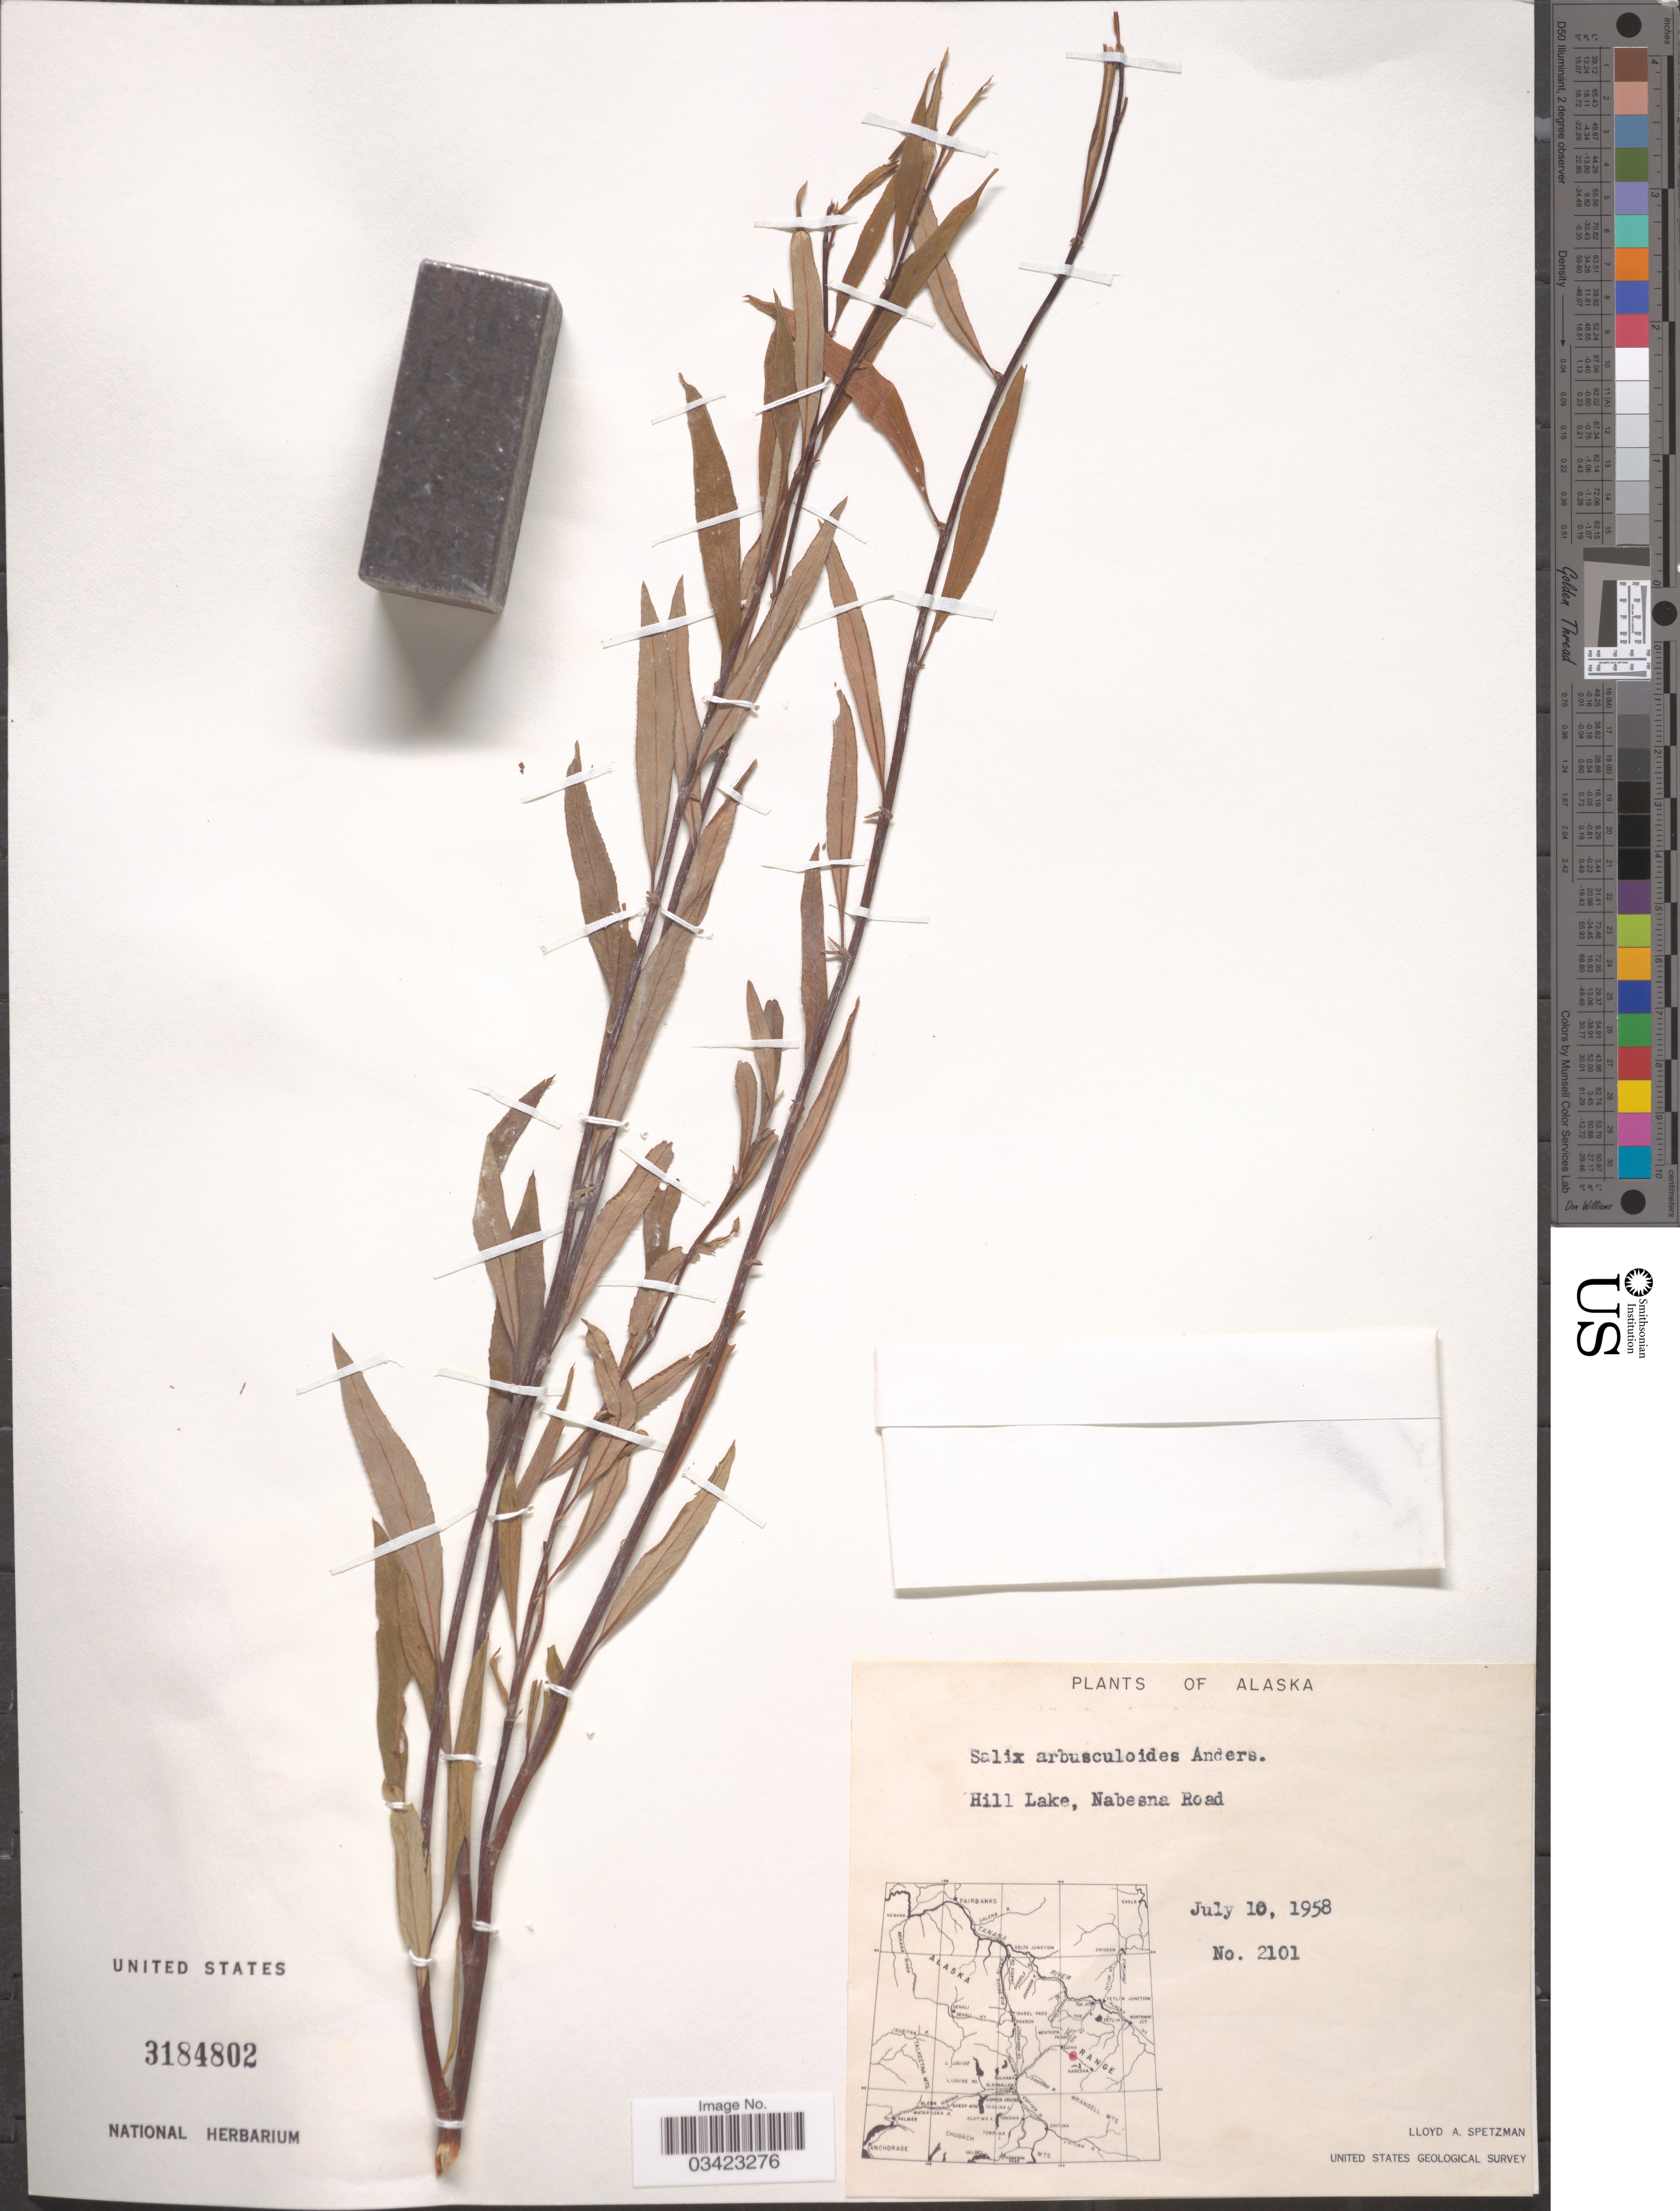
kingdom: Plantae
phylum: Tracheophyta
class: Magnoliopsida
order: Malpighiales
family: Salicaceae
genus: Salix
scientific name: Salix arbusculoides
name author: Andersson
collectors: L. Spetzman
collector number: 2101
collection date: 1958-07-10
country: United States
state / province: Alaska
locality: Hill Lake, Nabesna Road.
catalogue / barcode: US 3184802